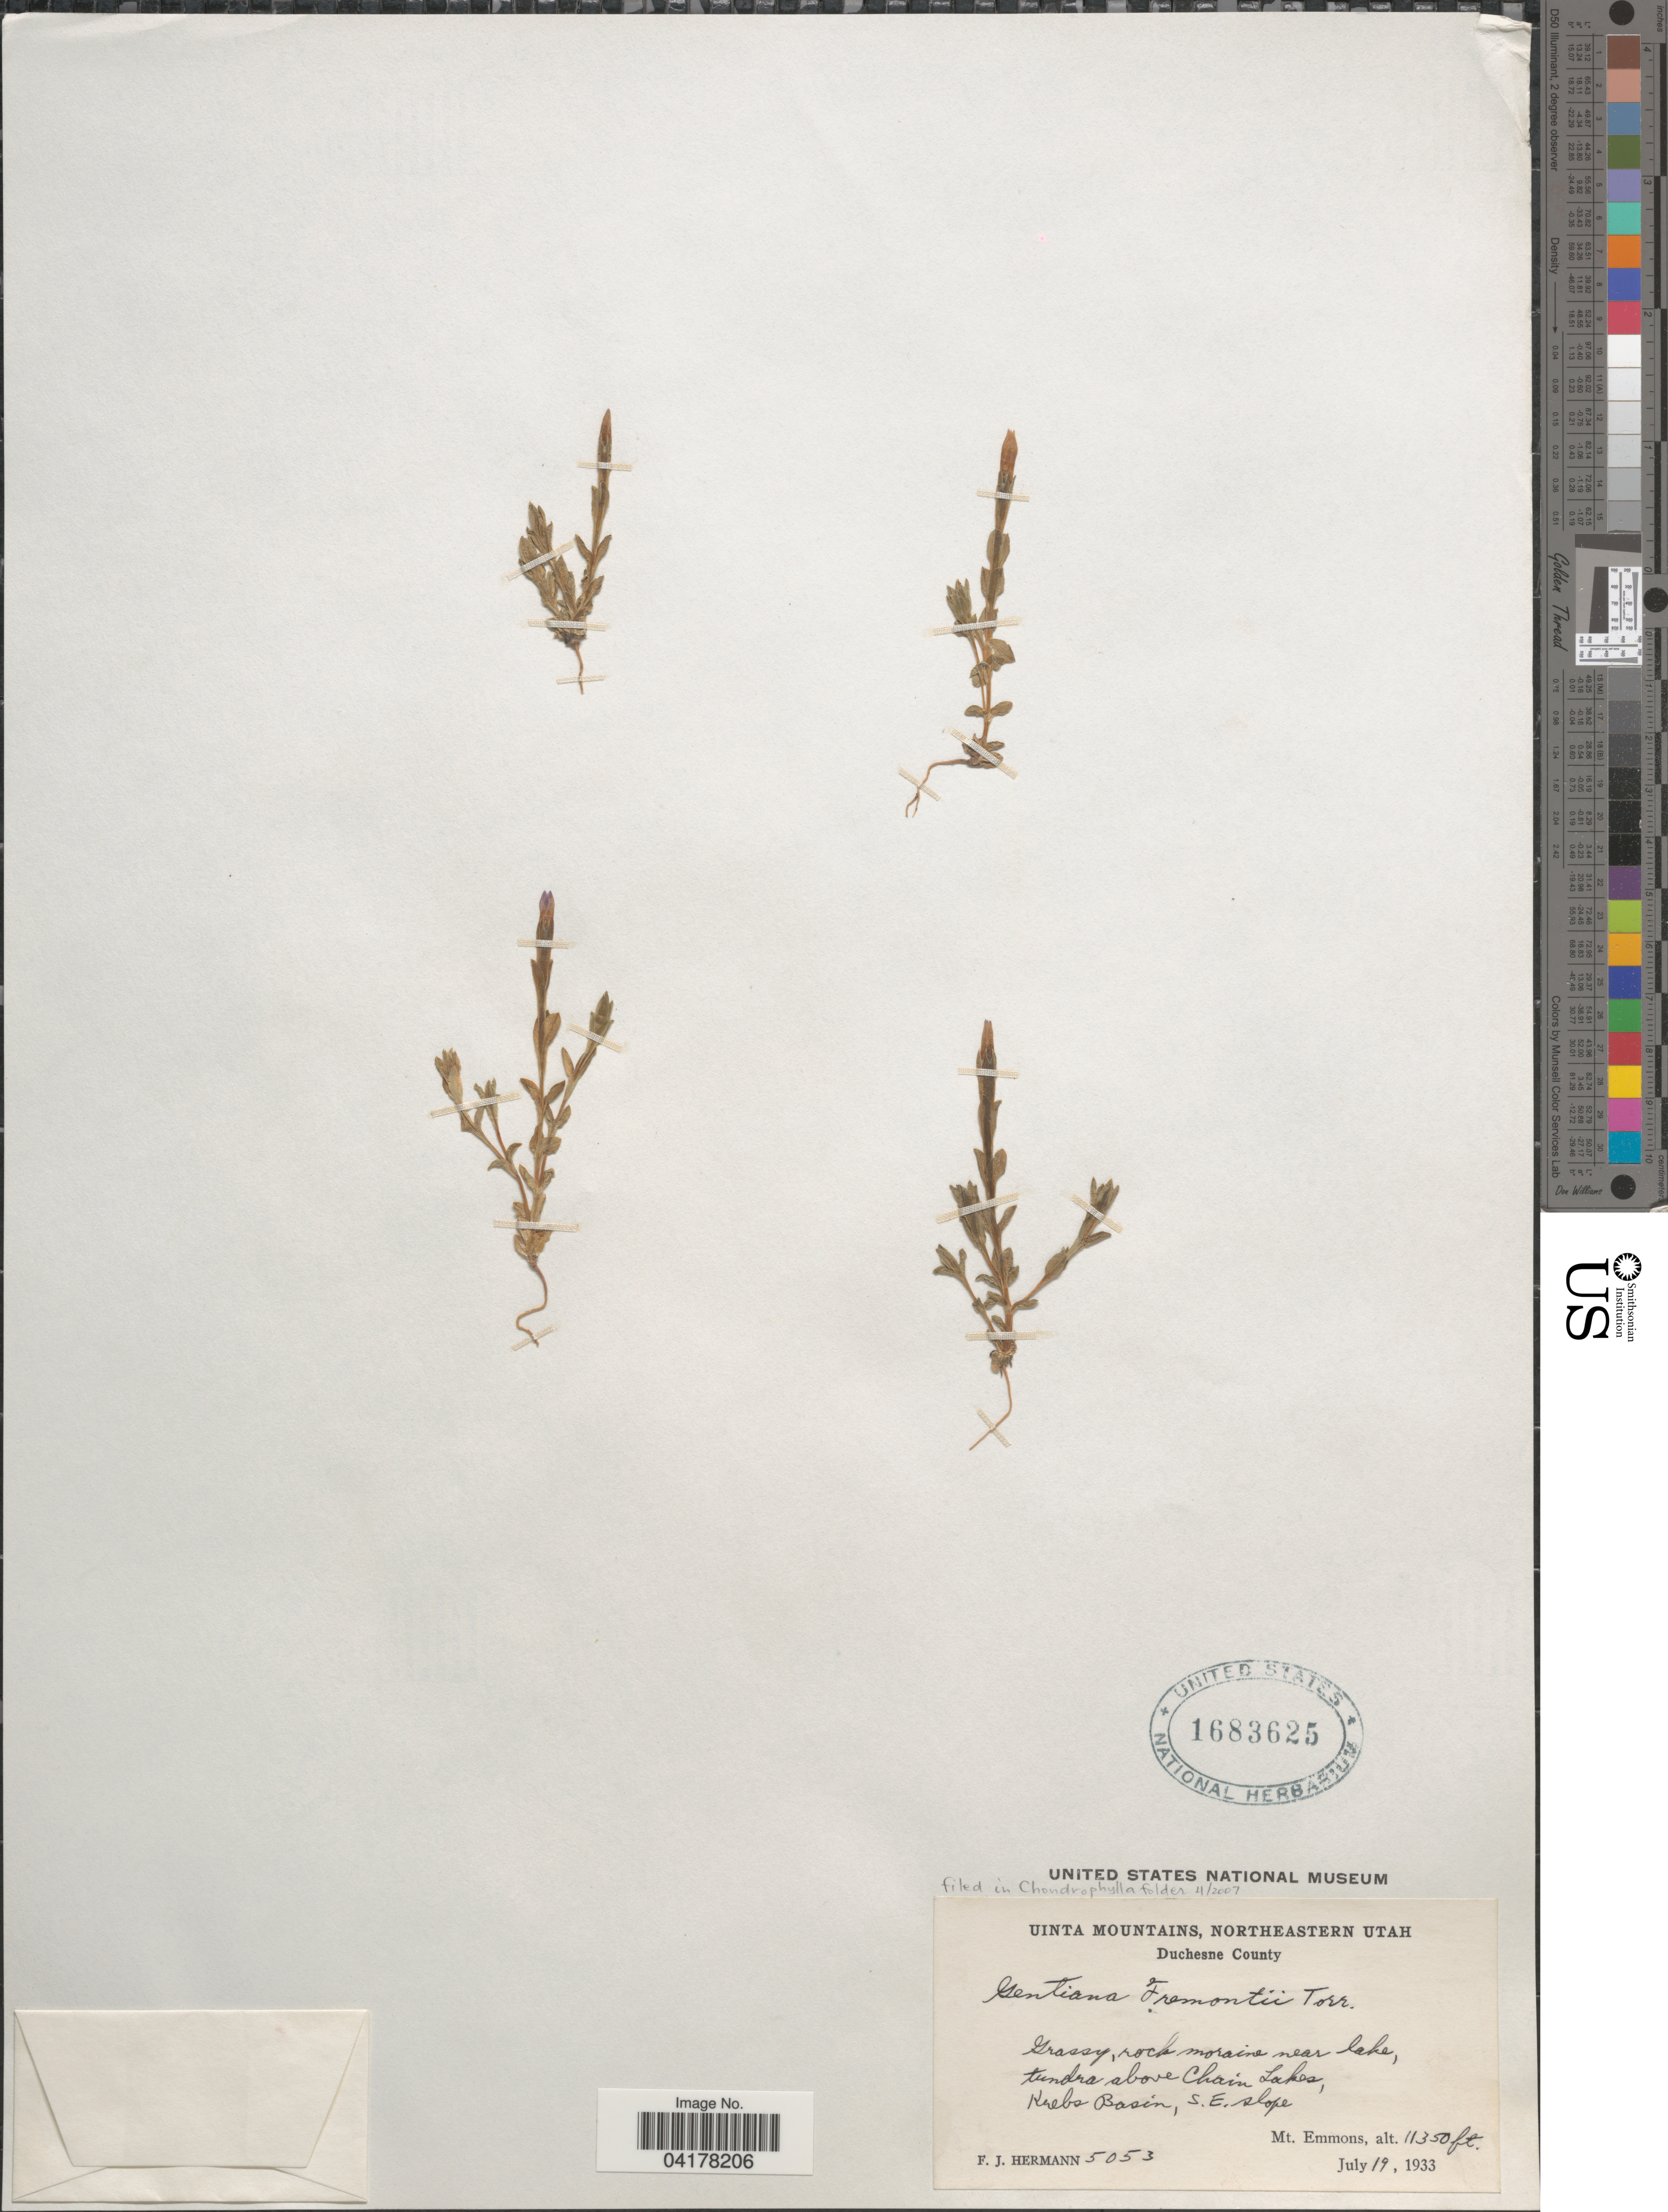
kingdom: Plantae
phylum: Tracheophyta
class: Magnoliopsida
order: Gentianales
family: Gentianaceae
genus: Gentiana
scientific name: Gentiana fremontii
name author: Torr.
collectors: F. J. Hermann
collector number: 5053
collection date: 1933-07-19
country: United States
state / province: Utah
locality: Uinta Mountains, Northeastern Utah. Duchesne County. Grassy, rock moraine near lake, tundra above Chain Lakes, Krebs Basin, S. E. slope. Mt. Emmons.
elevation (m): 3459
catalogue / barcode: US 1683625